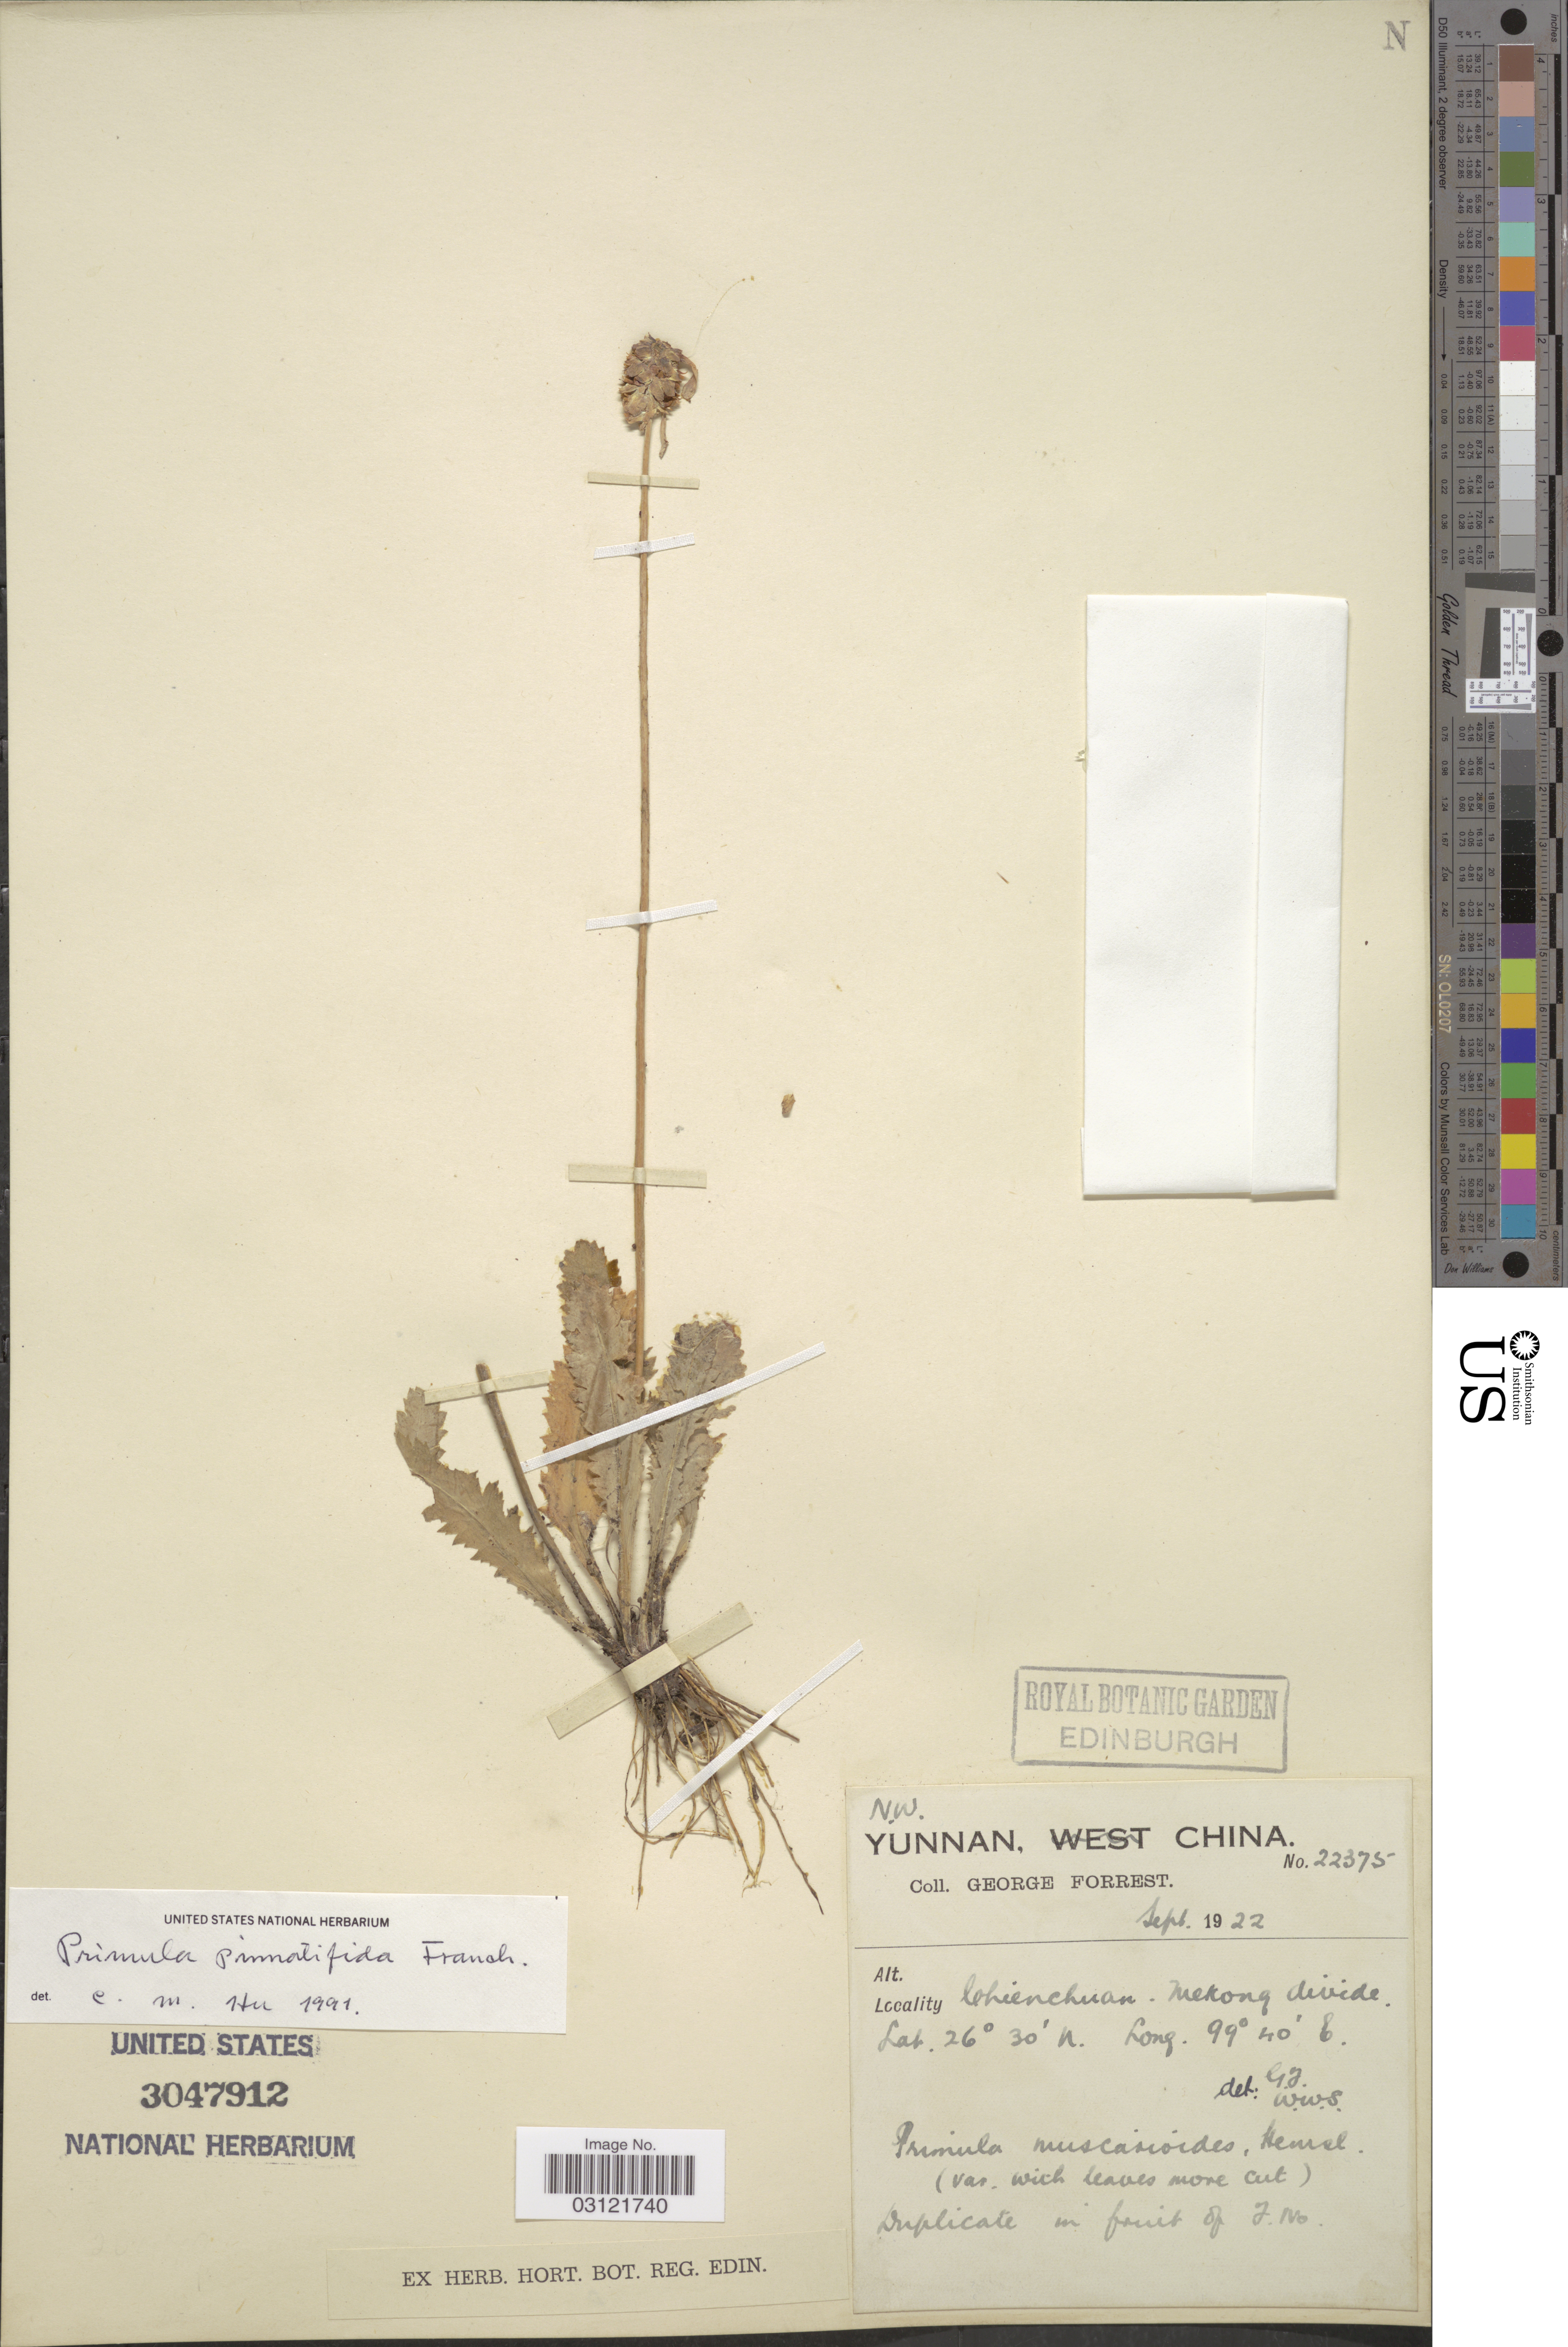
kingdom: Plantae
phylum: Tracheophyta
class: Magnoliopsida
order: Ericales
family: Primulaceae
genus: Primula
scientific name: Primula pinnatifida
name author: Franch.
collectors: G. Forrest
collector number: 22375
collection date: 1922-09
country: China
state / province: Yunnan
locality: N.W. Yunnan, Chienchuan - Mekong divide.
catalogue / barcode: US 3047912